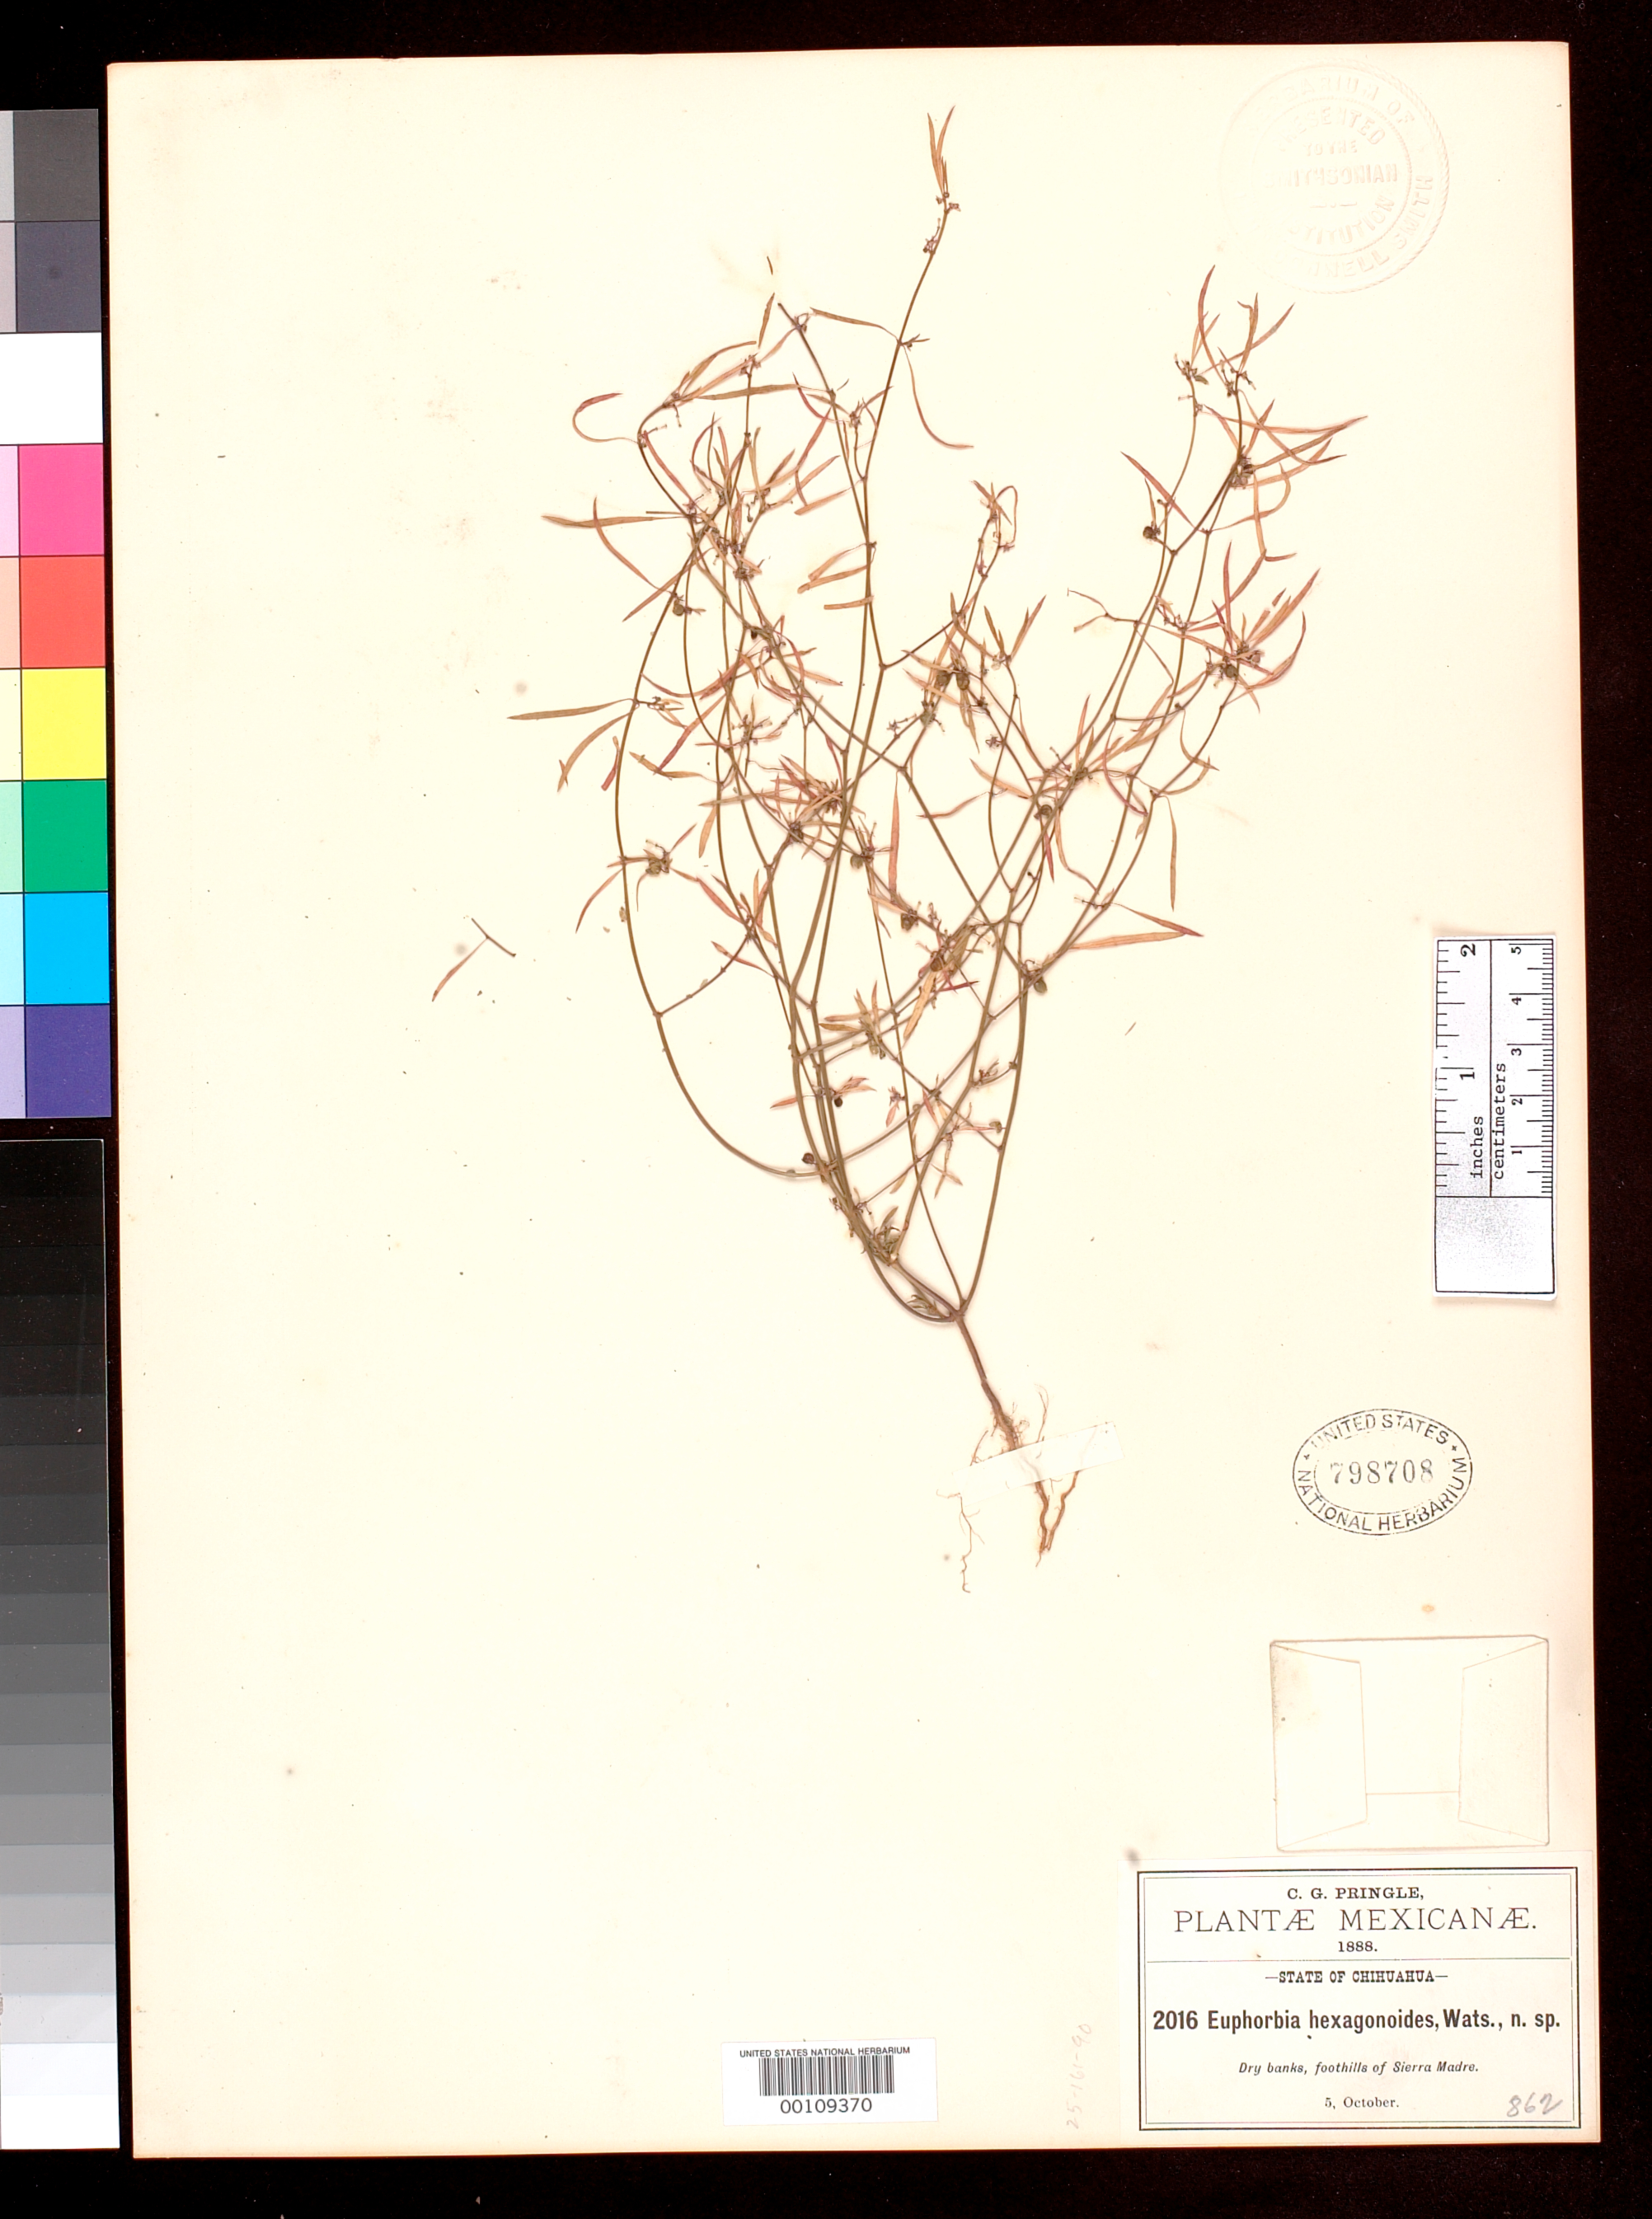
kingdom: Plantae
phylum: Tracheophyta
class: Magnoliopsida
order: Malpighiales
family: Euphorbiaceae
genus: Euphorbia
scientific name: Euphorbia hexagonoides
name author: S. Watson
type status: Isotype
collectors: C. G. Pringle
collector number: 2016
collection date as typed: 05 Oct 1889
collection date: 1889-10-05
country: Mexico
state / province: Chihuahua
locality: Sierra Madre, Nuevo Leon.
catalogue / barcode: US 798708